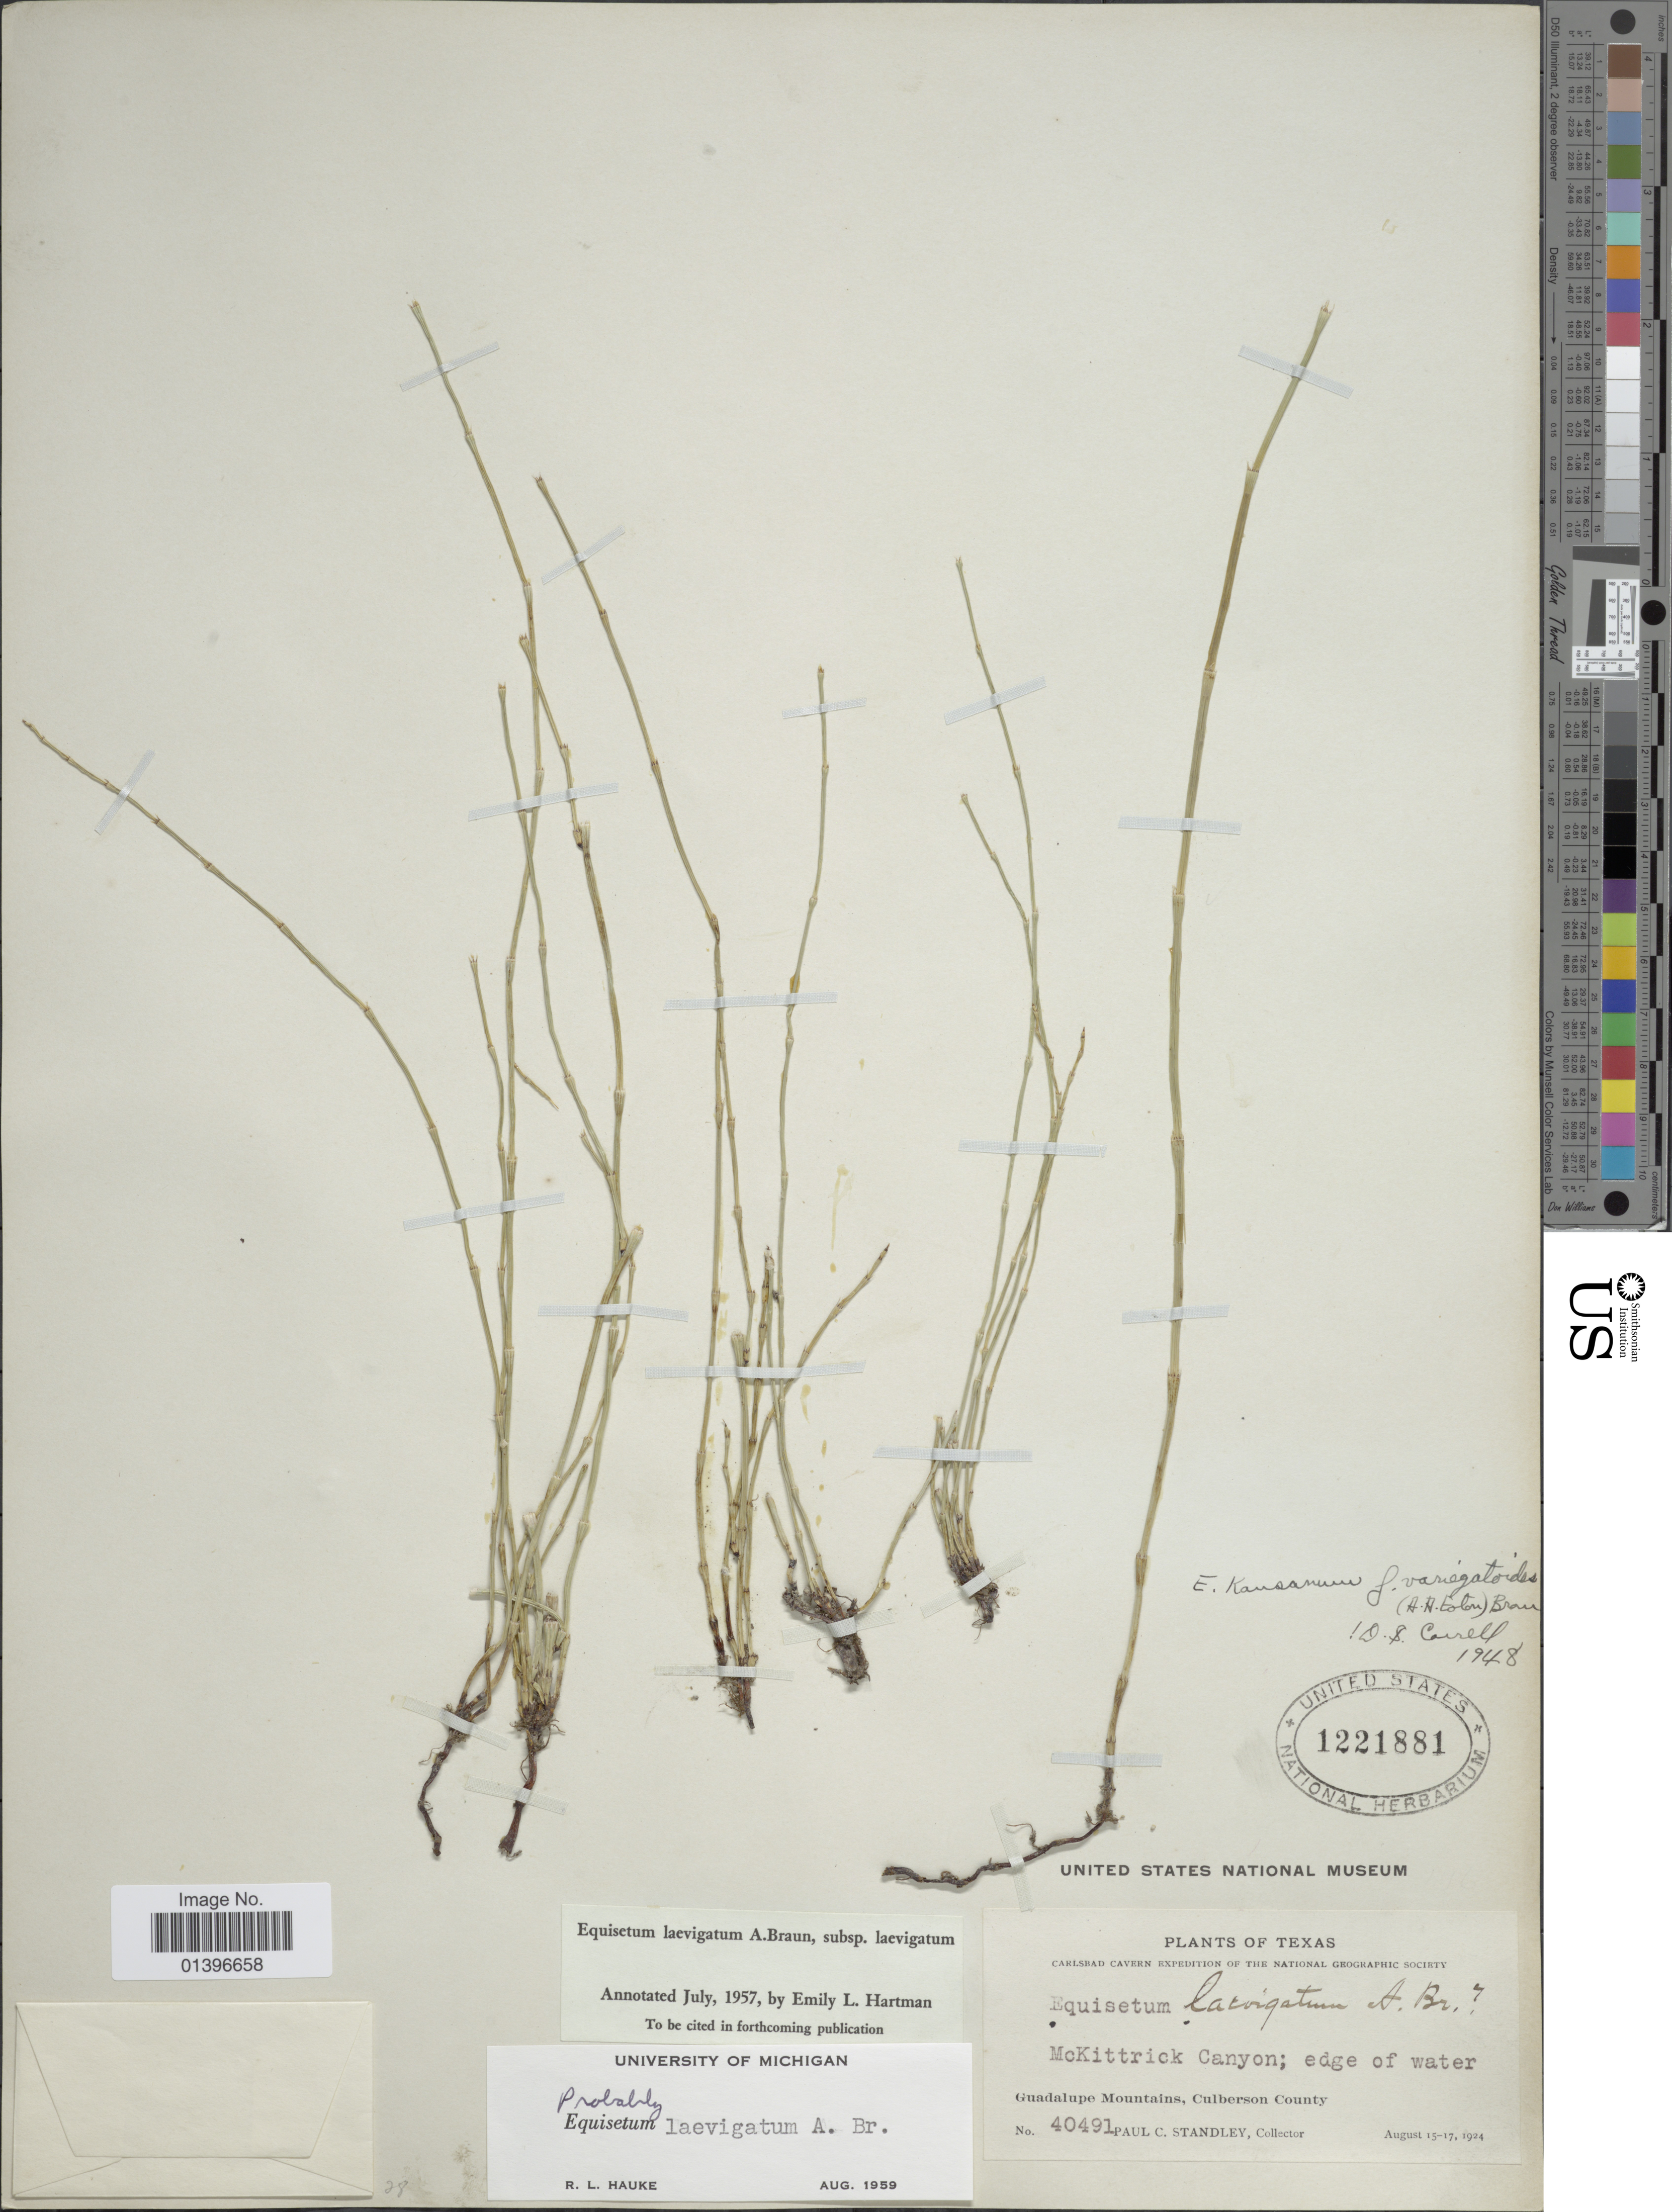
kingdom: Plantae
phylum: Tracheophyta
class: Polypodiopsida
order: Equisetales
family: Equisetaceae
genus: Equisetum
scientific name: Equisetum laevigatum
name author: A. Braun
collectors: P. C. Standley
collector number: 40491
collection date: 1924-08-15/1924-08-17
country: United States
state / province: Texas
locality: McKittrick Canyon; edge of water. Guadalupe Mountains, Culberson County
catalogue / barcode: US 1221881